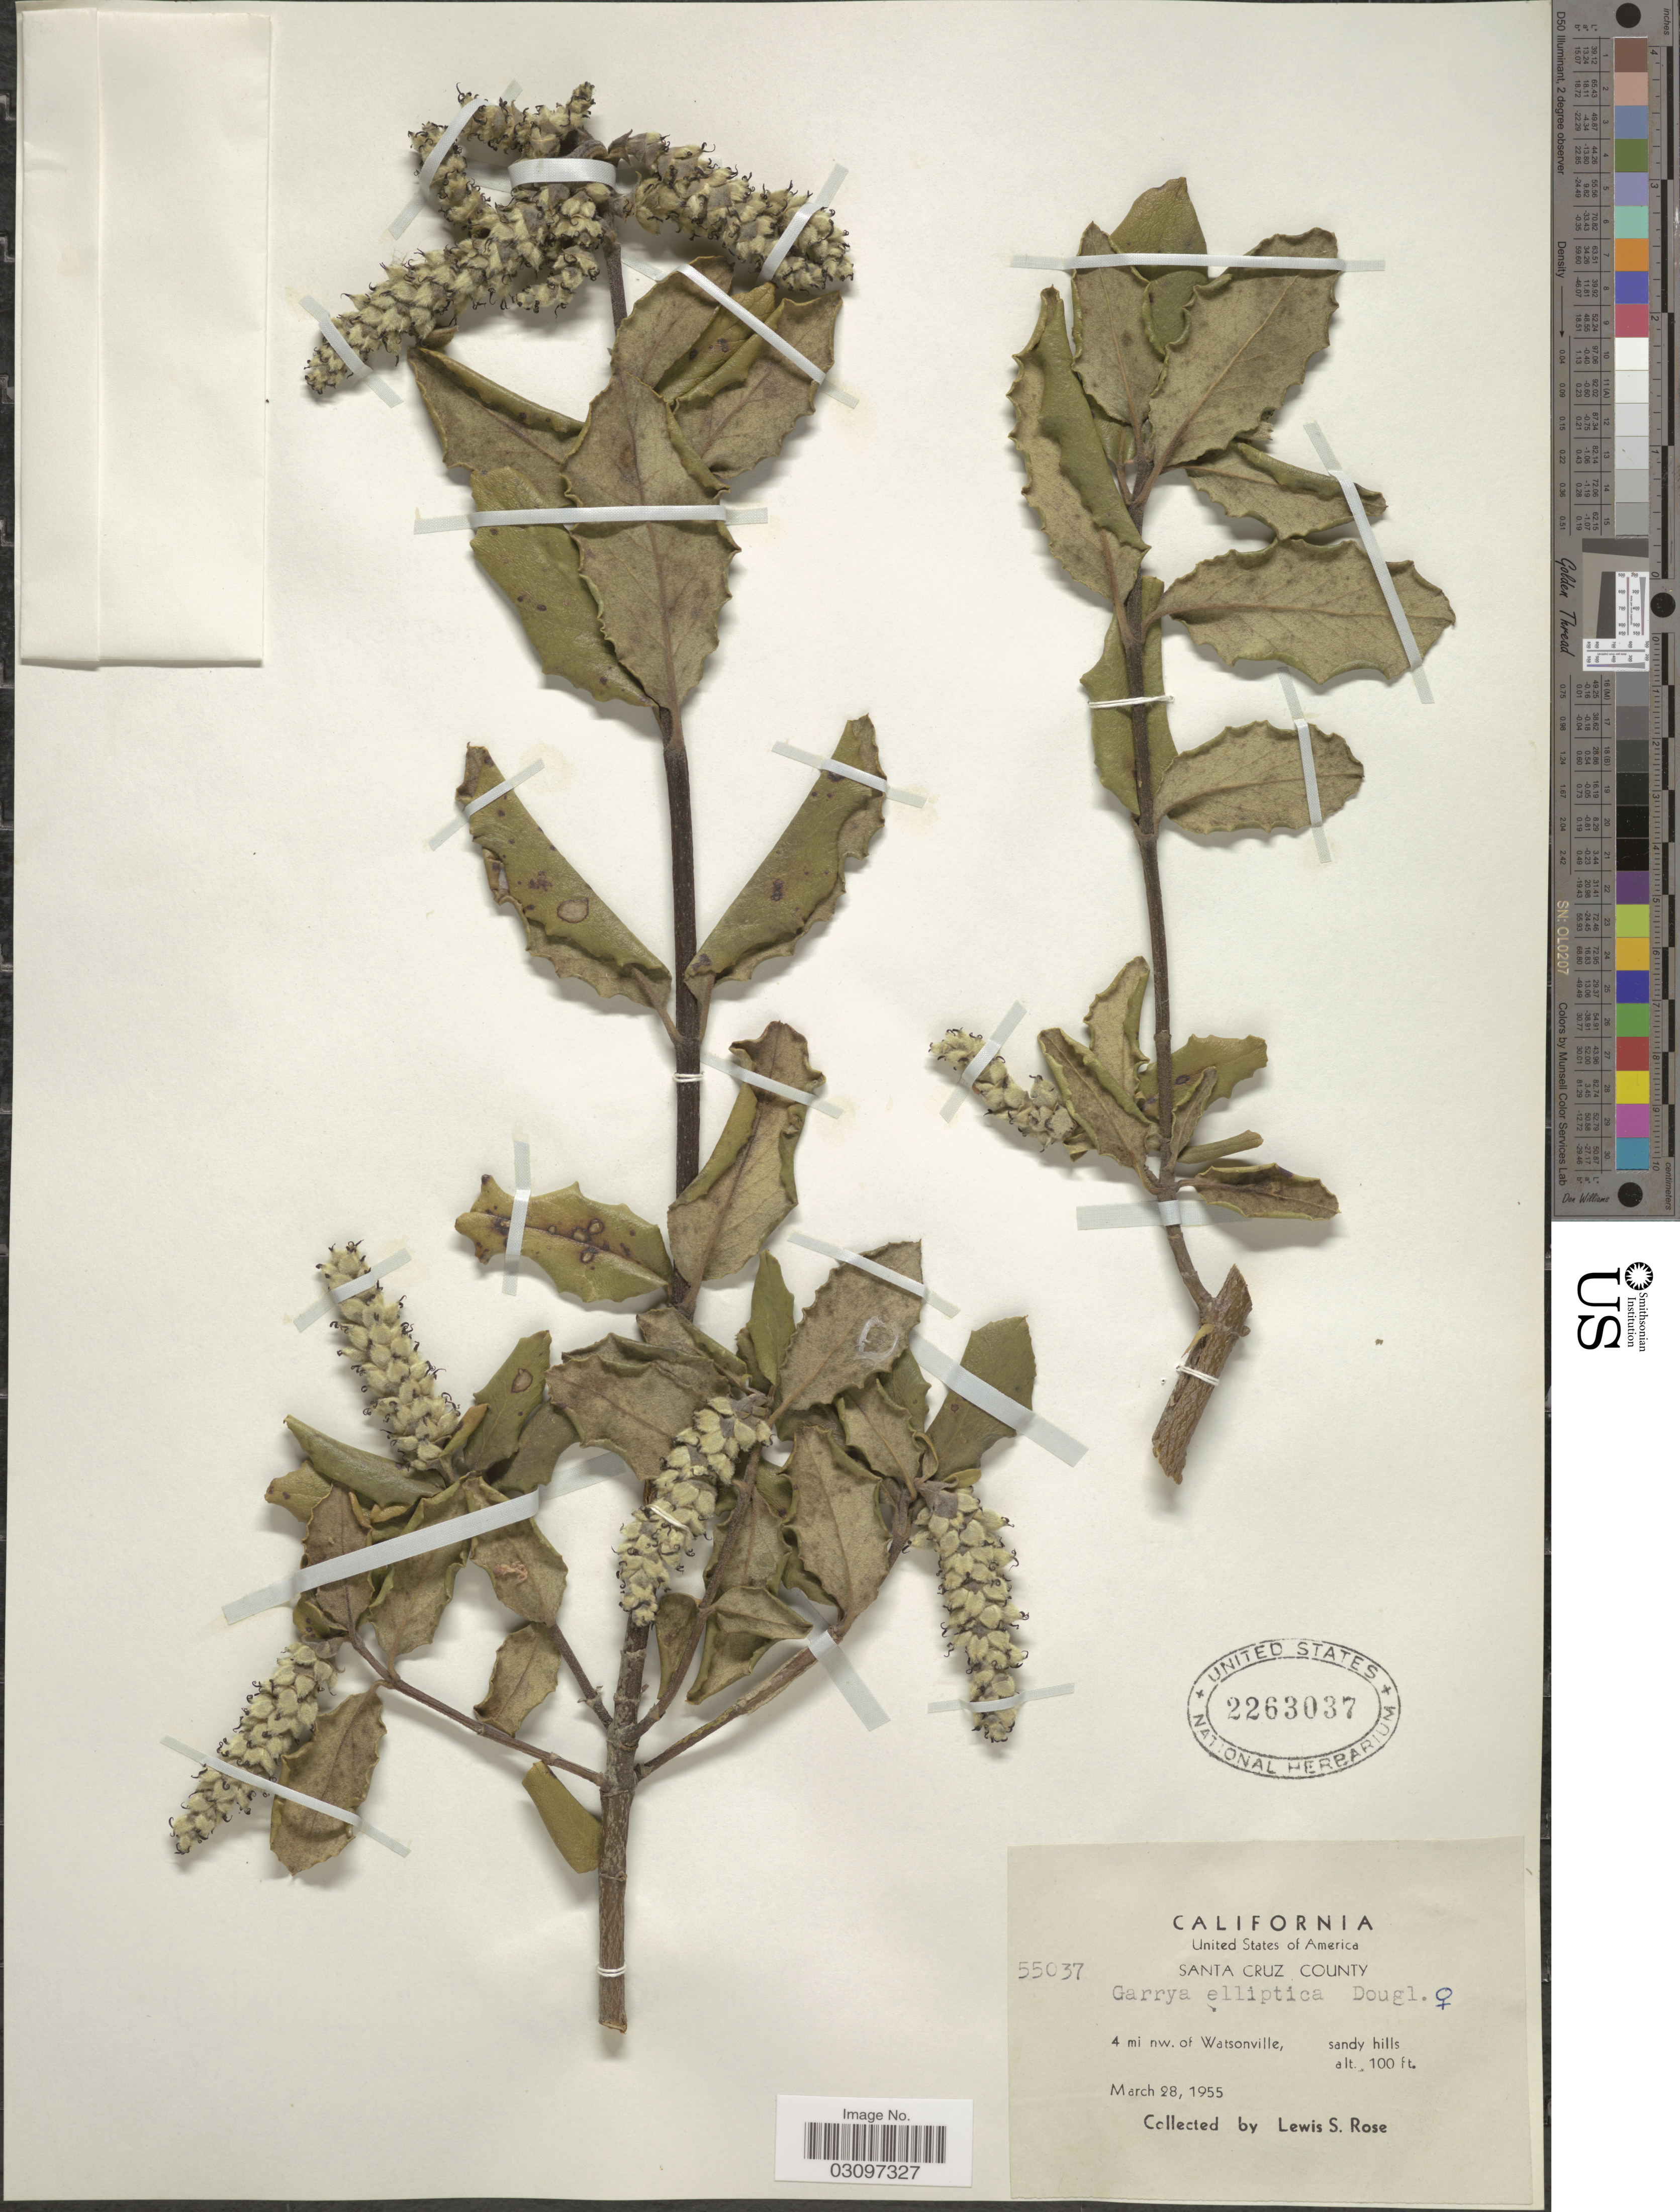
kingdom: Plantae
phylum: Tracheophyta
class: Magnoliopsida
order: Garryales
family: Garryaceae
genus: Garrya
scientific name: Garrya elliptica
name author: Douglas ex Lindl.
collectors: L. S. Rose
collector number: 55037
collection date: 1955-03-28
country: United States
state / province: California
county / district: Santa Cruz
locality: Santa Cruz County. 4 mi NW. of Watsonville.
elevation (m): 30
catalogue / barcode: US 2263037